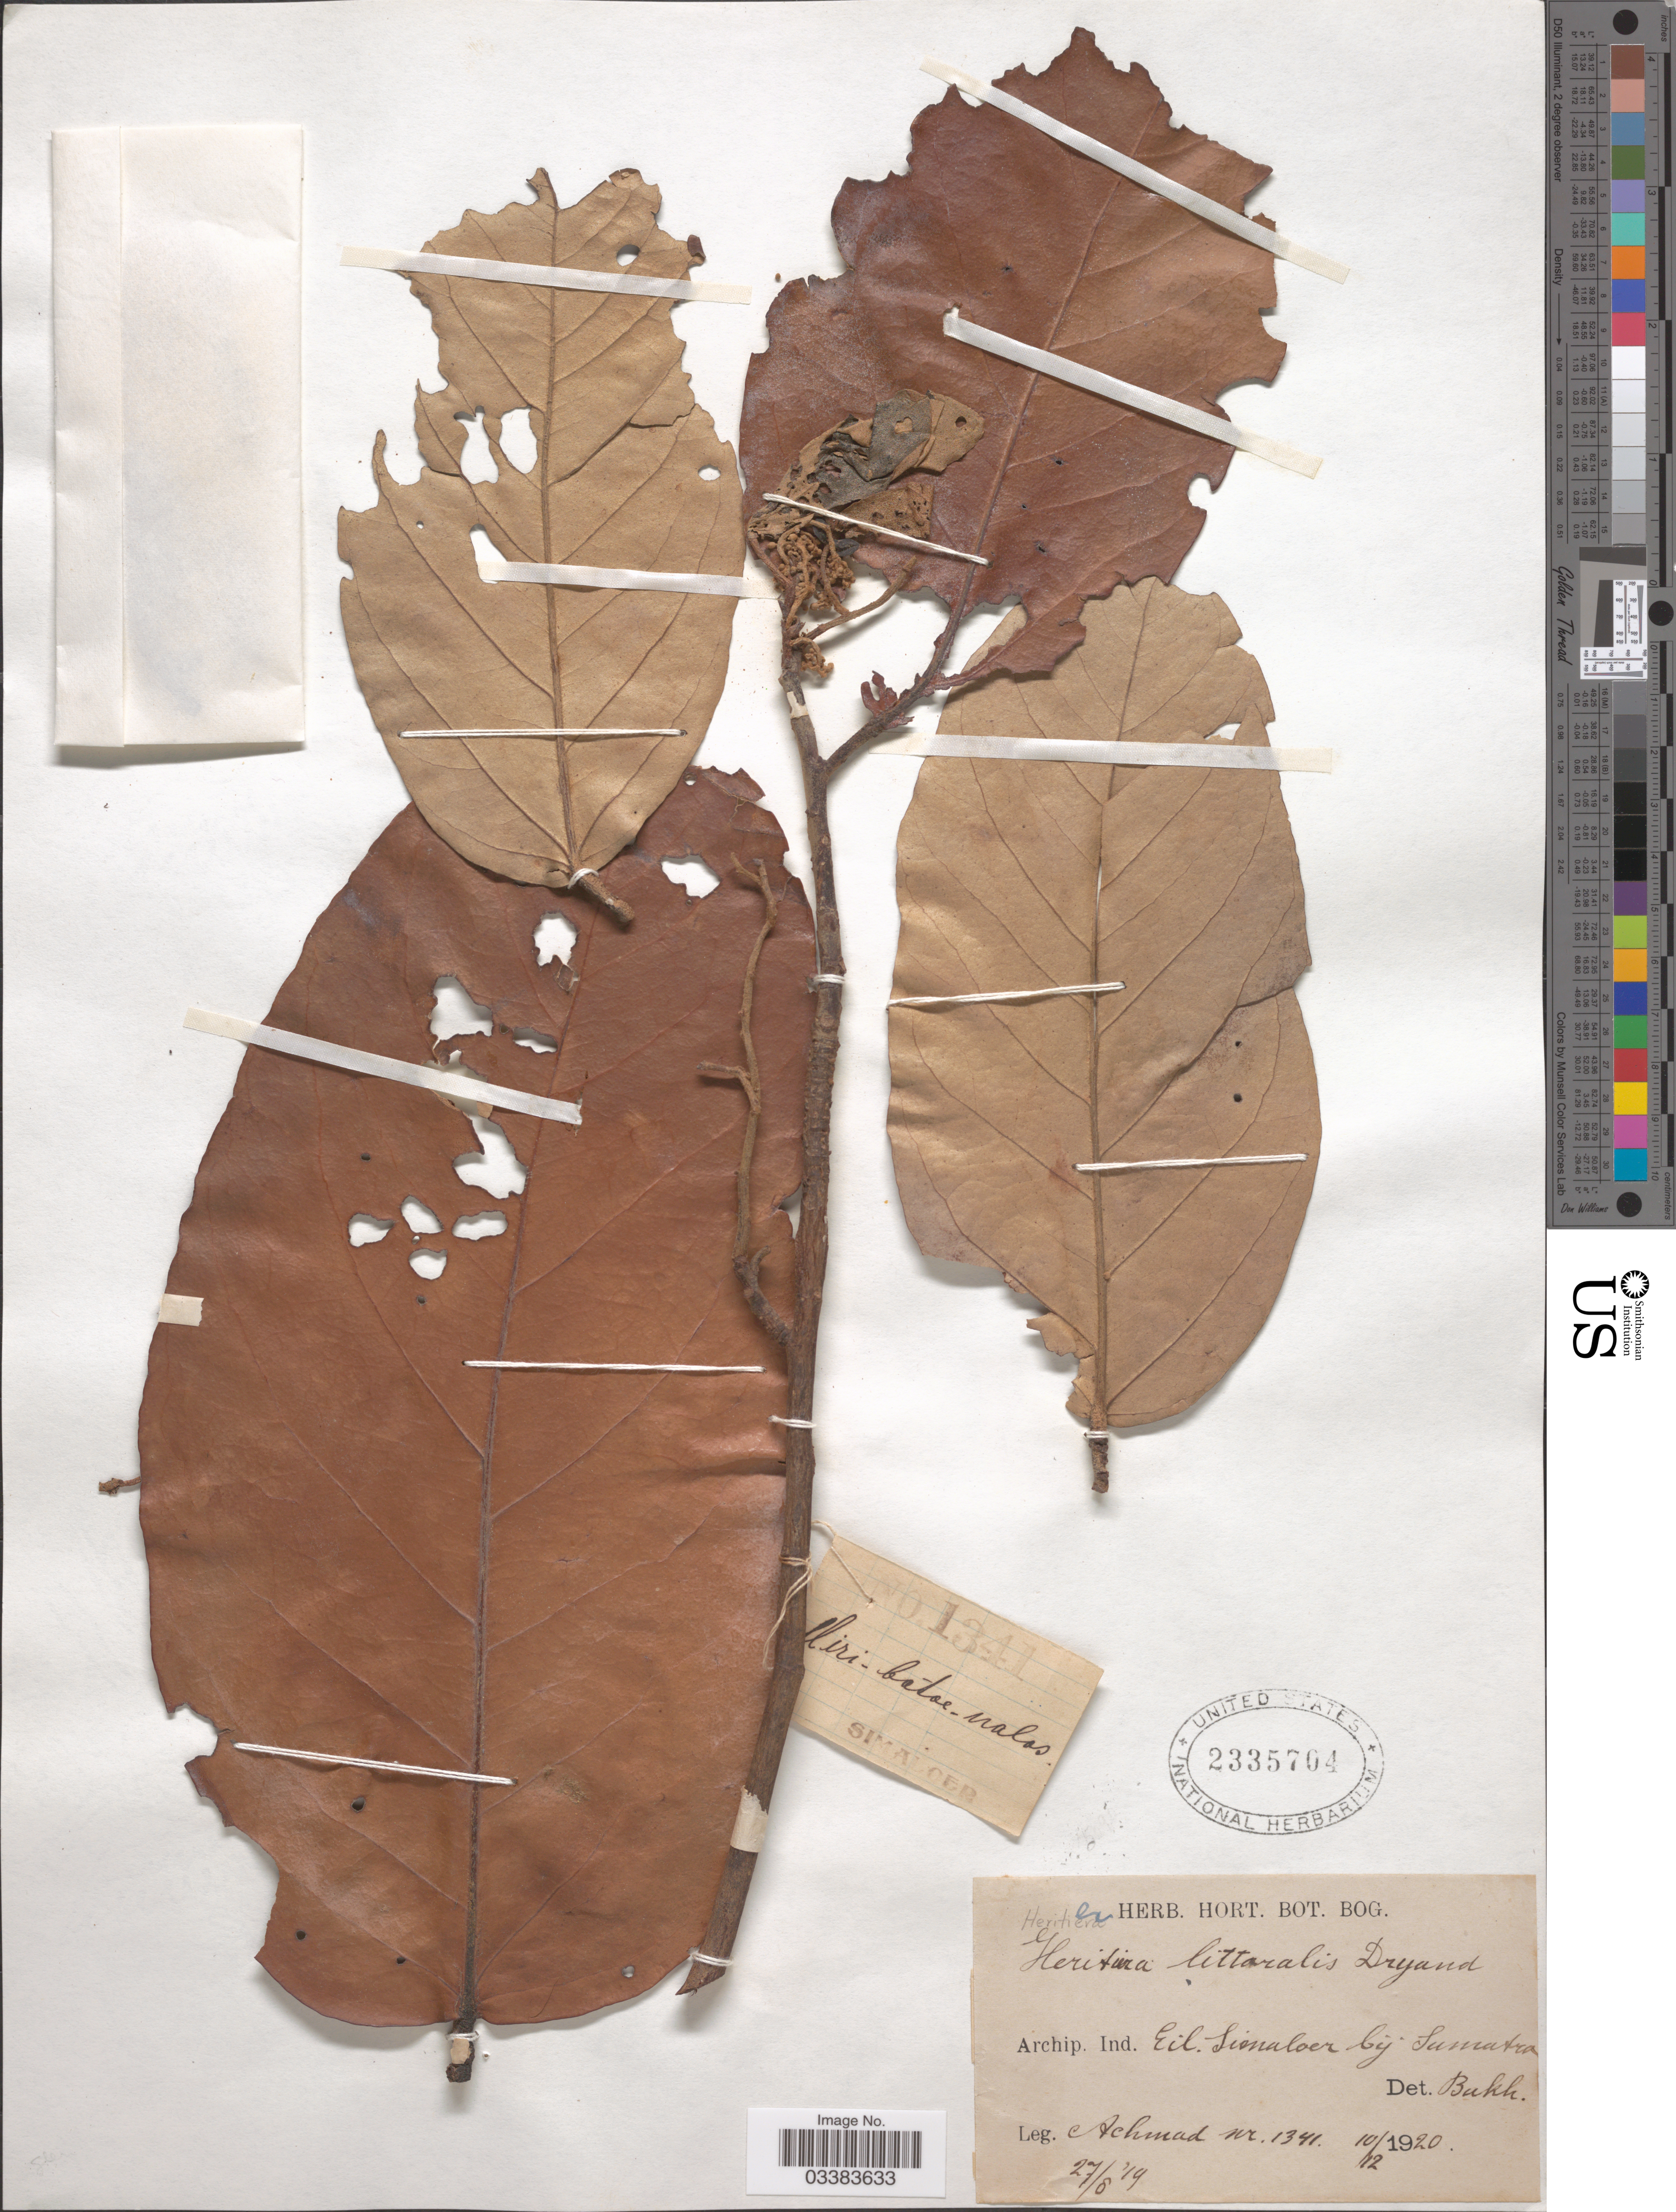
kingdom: Plantae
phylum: Tracheophyta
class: Magnoliopsida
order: Malvales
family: Malvaceae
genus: Heritiera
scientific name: Heritiera littoralis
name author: Aiton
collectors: -- Achmad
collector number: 1341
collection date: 1919-08-27/1920-12-10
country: Indonesia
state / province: Sumatra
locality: Archip. Ind. Eil. Simaloer bij Sumatra.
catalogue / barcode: US 2335704